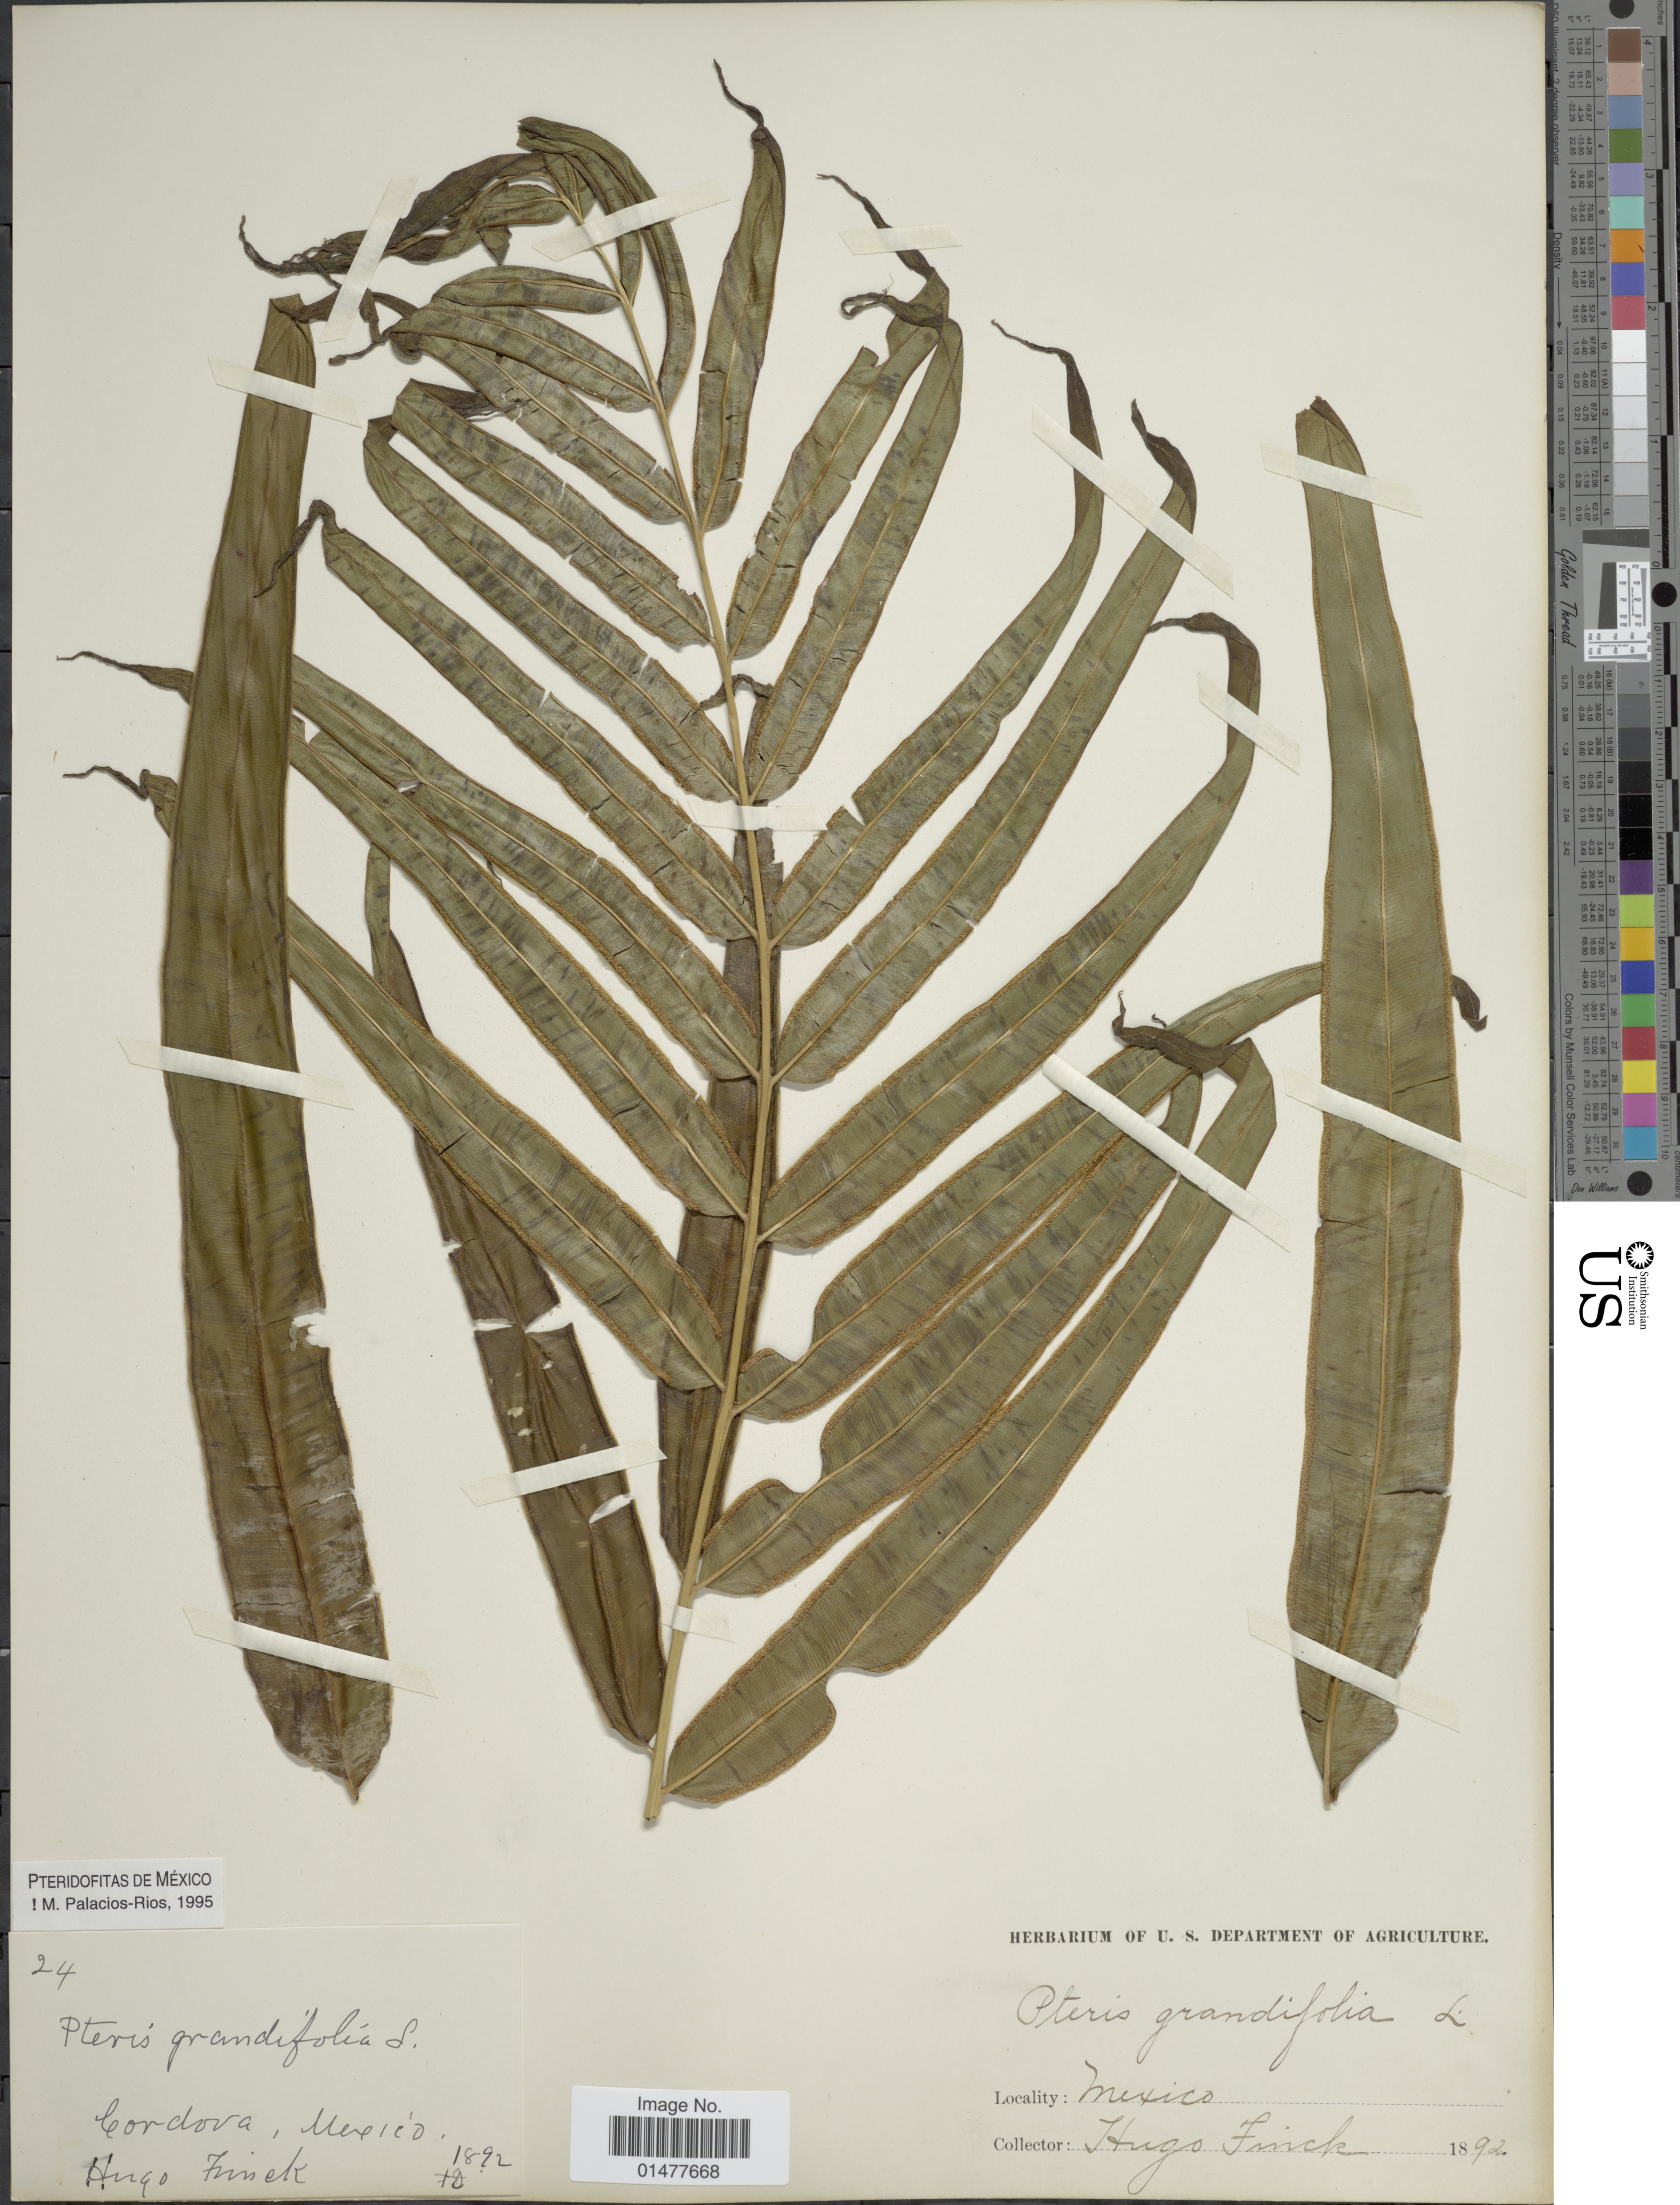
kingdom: Plantae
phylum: Tracheophyta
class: Polypodiopsida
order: Polypodiales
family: Pteridaceae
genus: Pteris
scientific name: Pteris grandifolia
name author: L.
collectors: H. Finck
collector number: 24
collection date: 1892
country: Mexico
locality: Cordova.